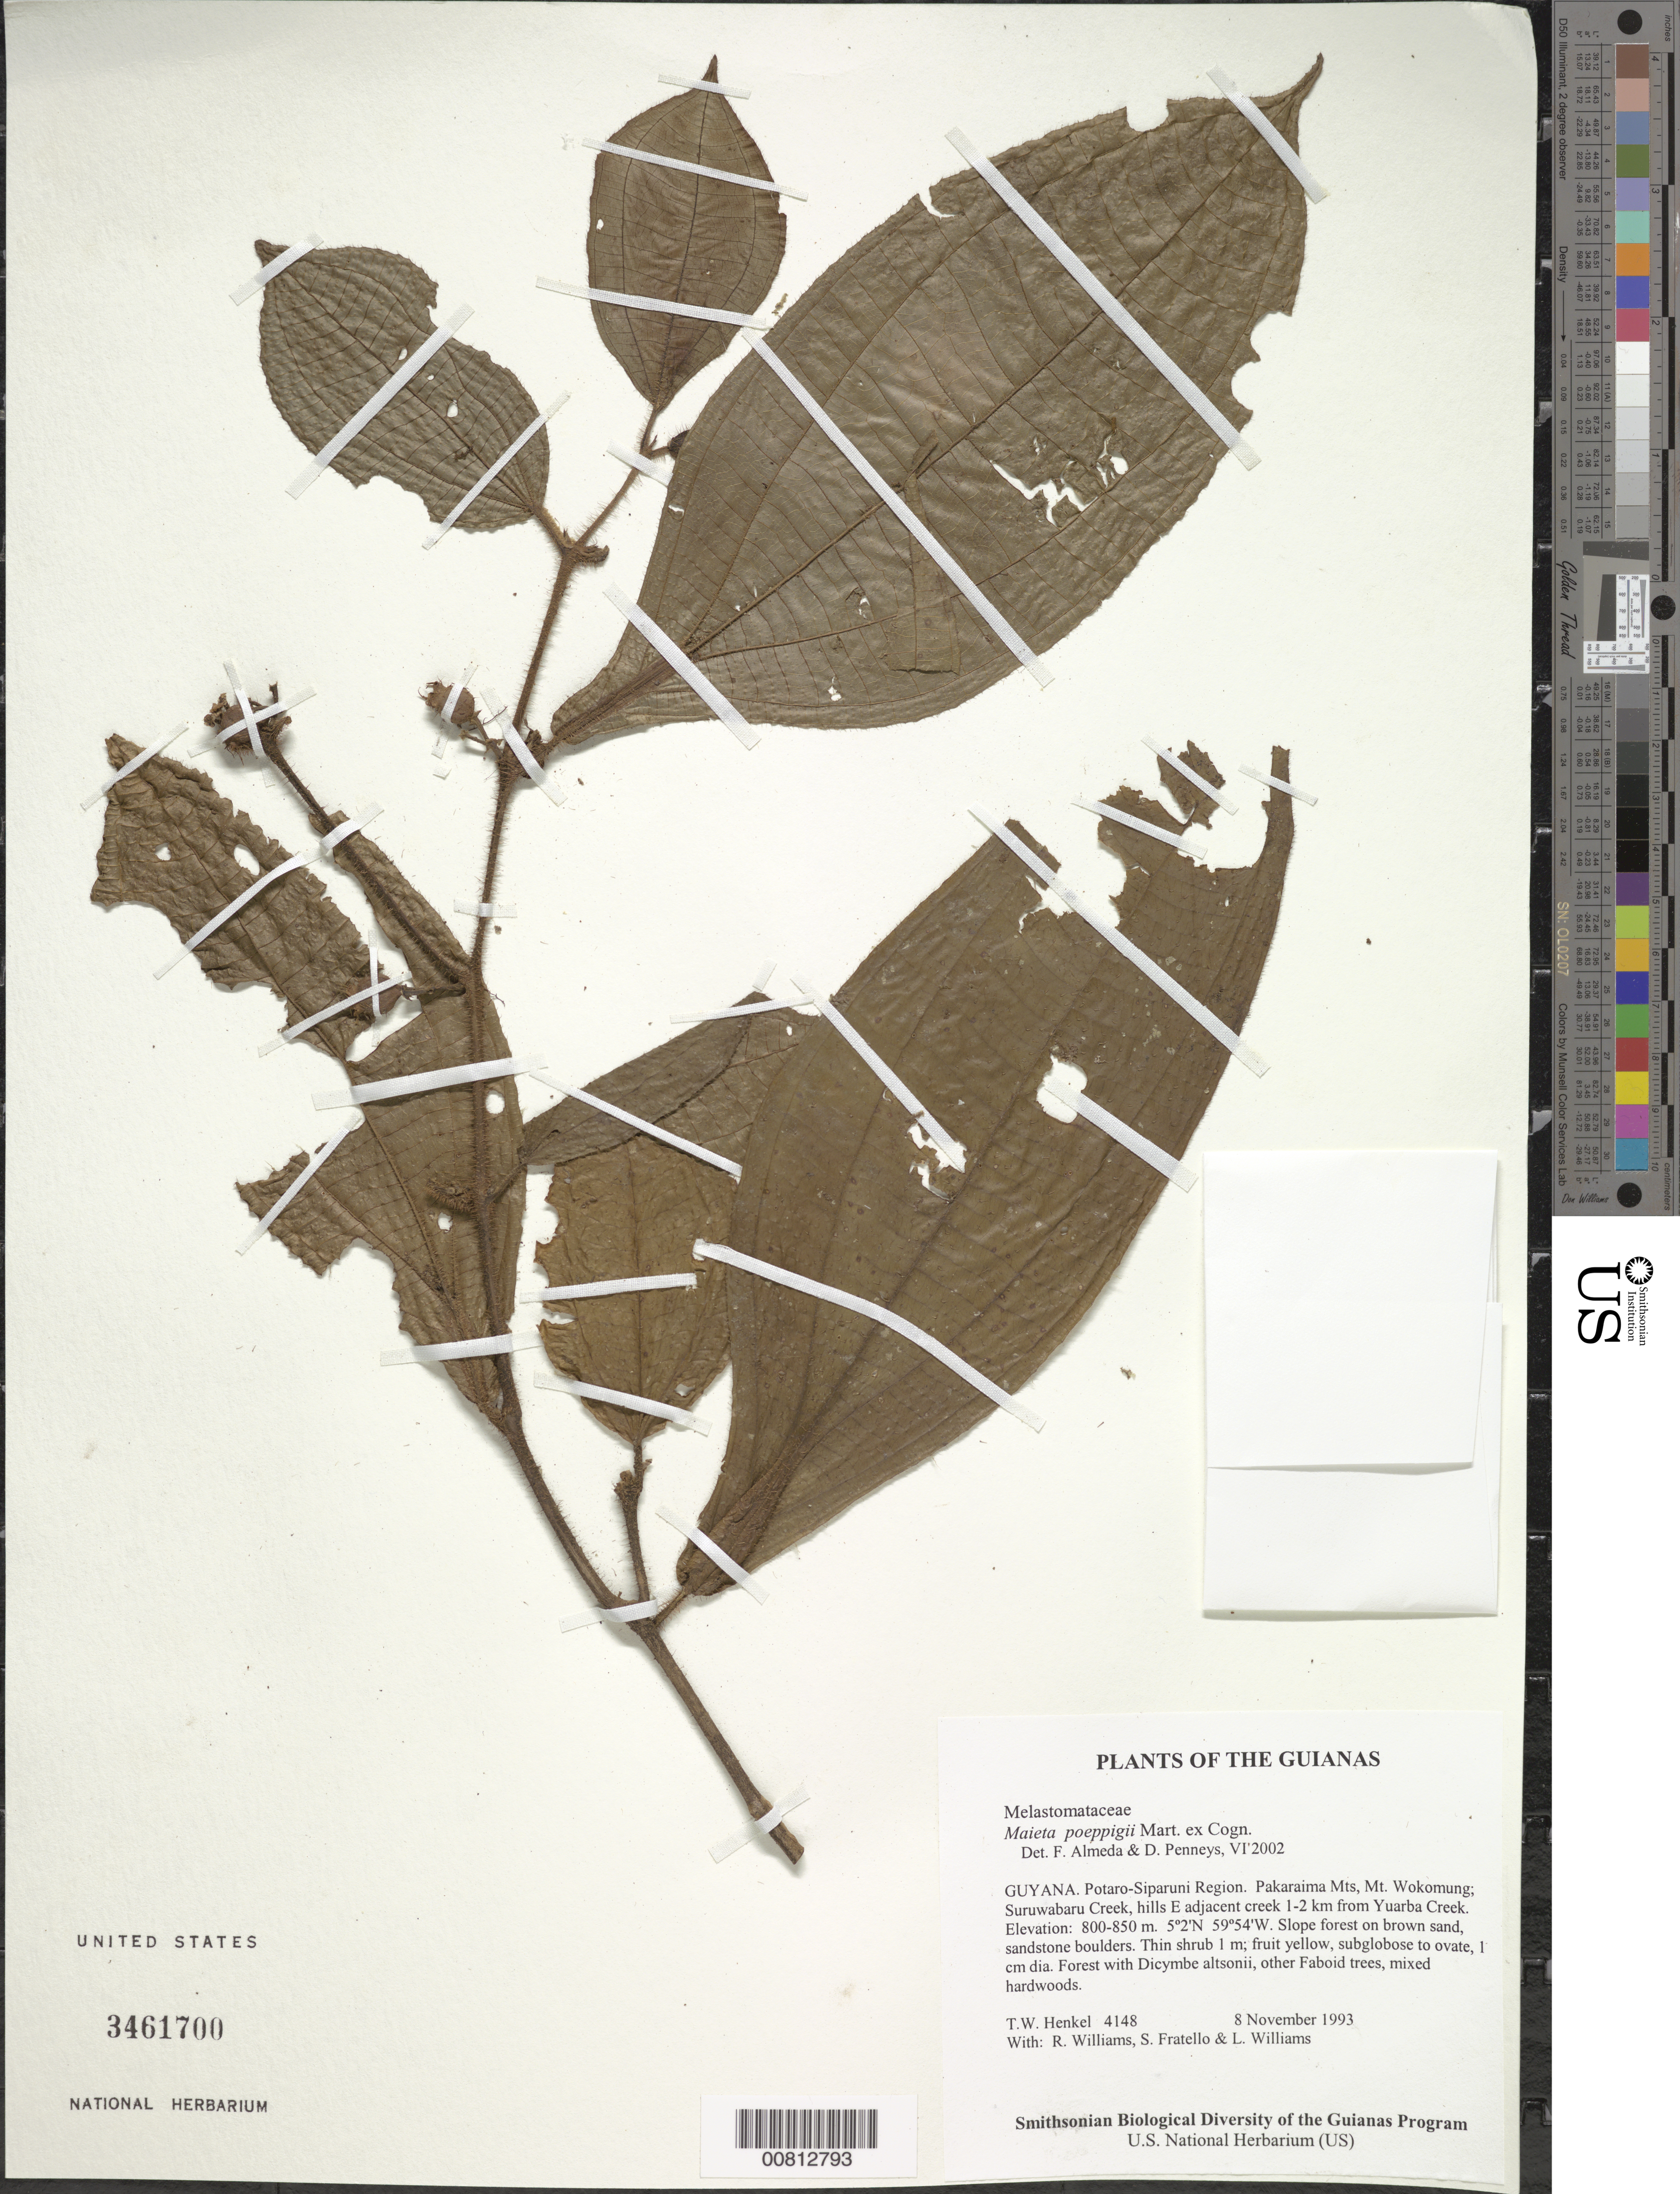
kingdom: Plantae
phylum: Tracheophyta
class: Magnoliopsida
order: Myrtales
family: Melastomataceae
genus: Maieta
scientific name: Maieta poeppigii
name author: Mart. ex Cogn.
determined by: Almeda, F.; Penneys, D. S.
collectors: T. Henkel, R. Williams, S. Fratello & L. Williams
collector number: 4148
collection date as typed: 8 November 1993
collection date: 1993-11-08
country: Guyana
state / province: Potaro-Siparuni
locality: Pakaraima Mts, Mt. Wokomung; Suruwabaru Creek, hills E adjacent creek 1-2 km from Yuarba Creek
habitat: Slope forest on brown sand, sandstone boulders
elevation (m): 800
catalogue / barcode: US 3461700